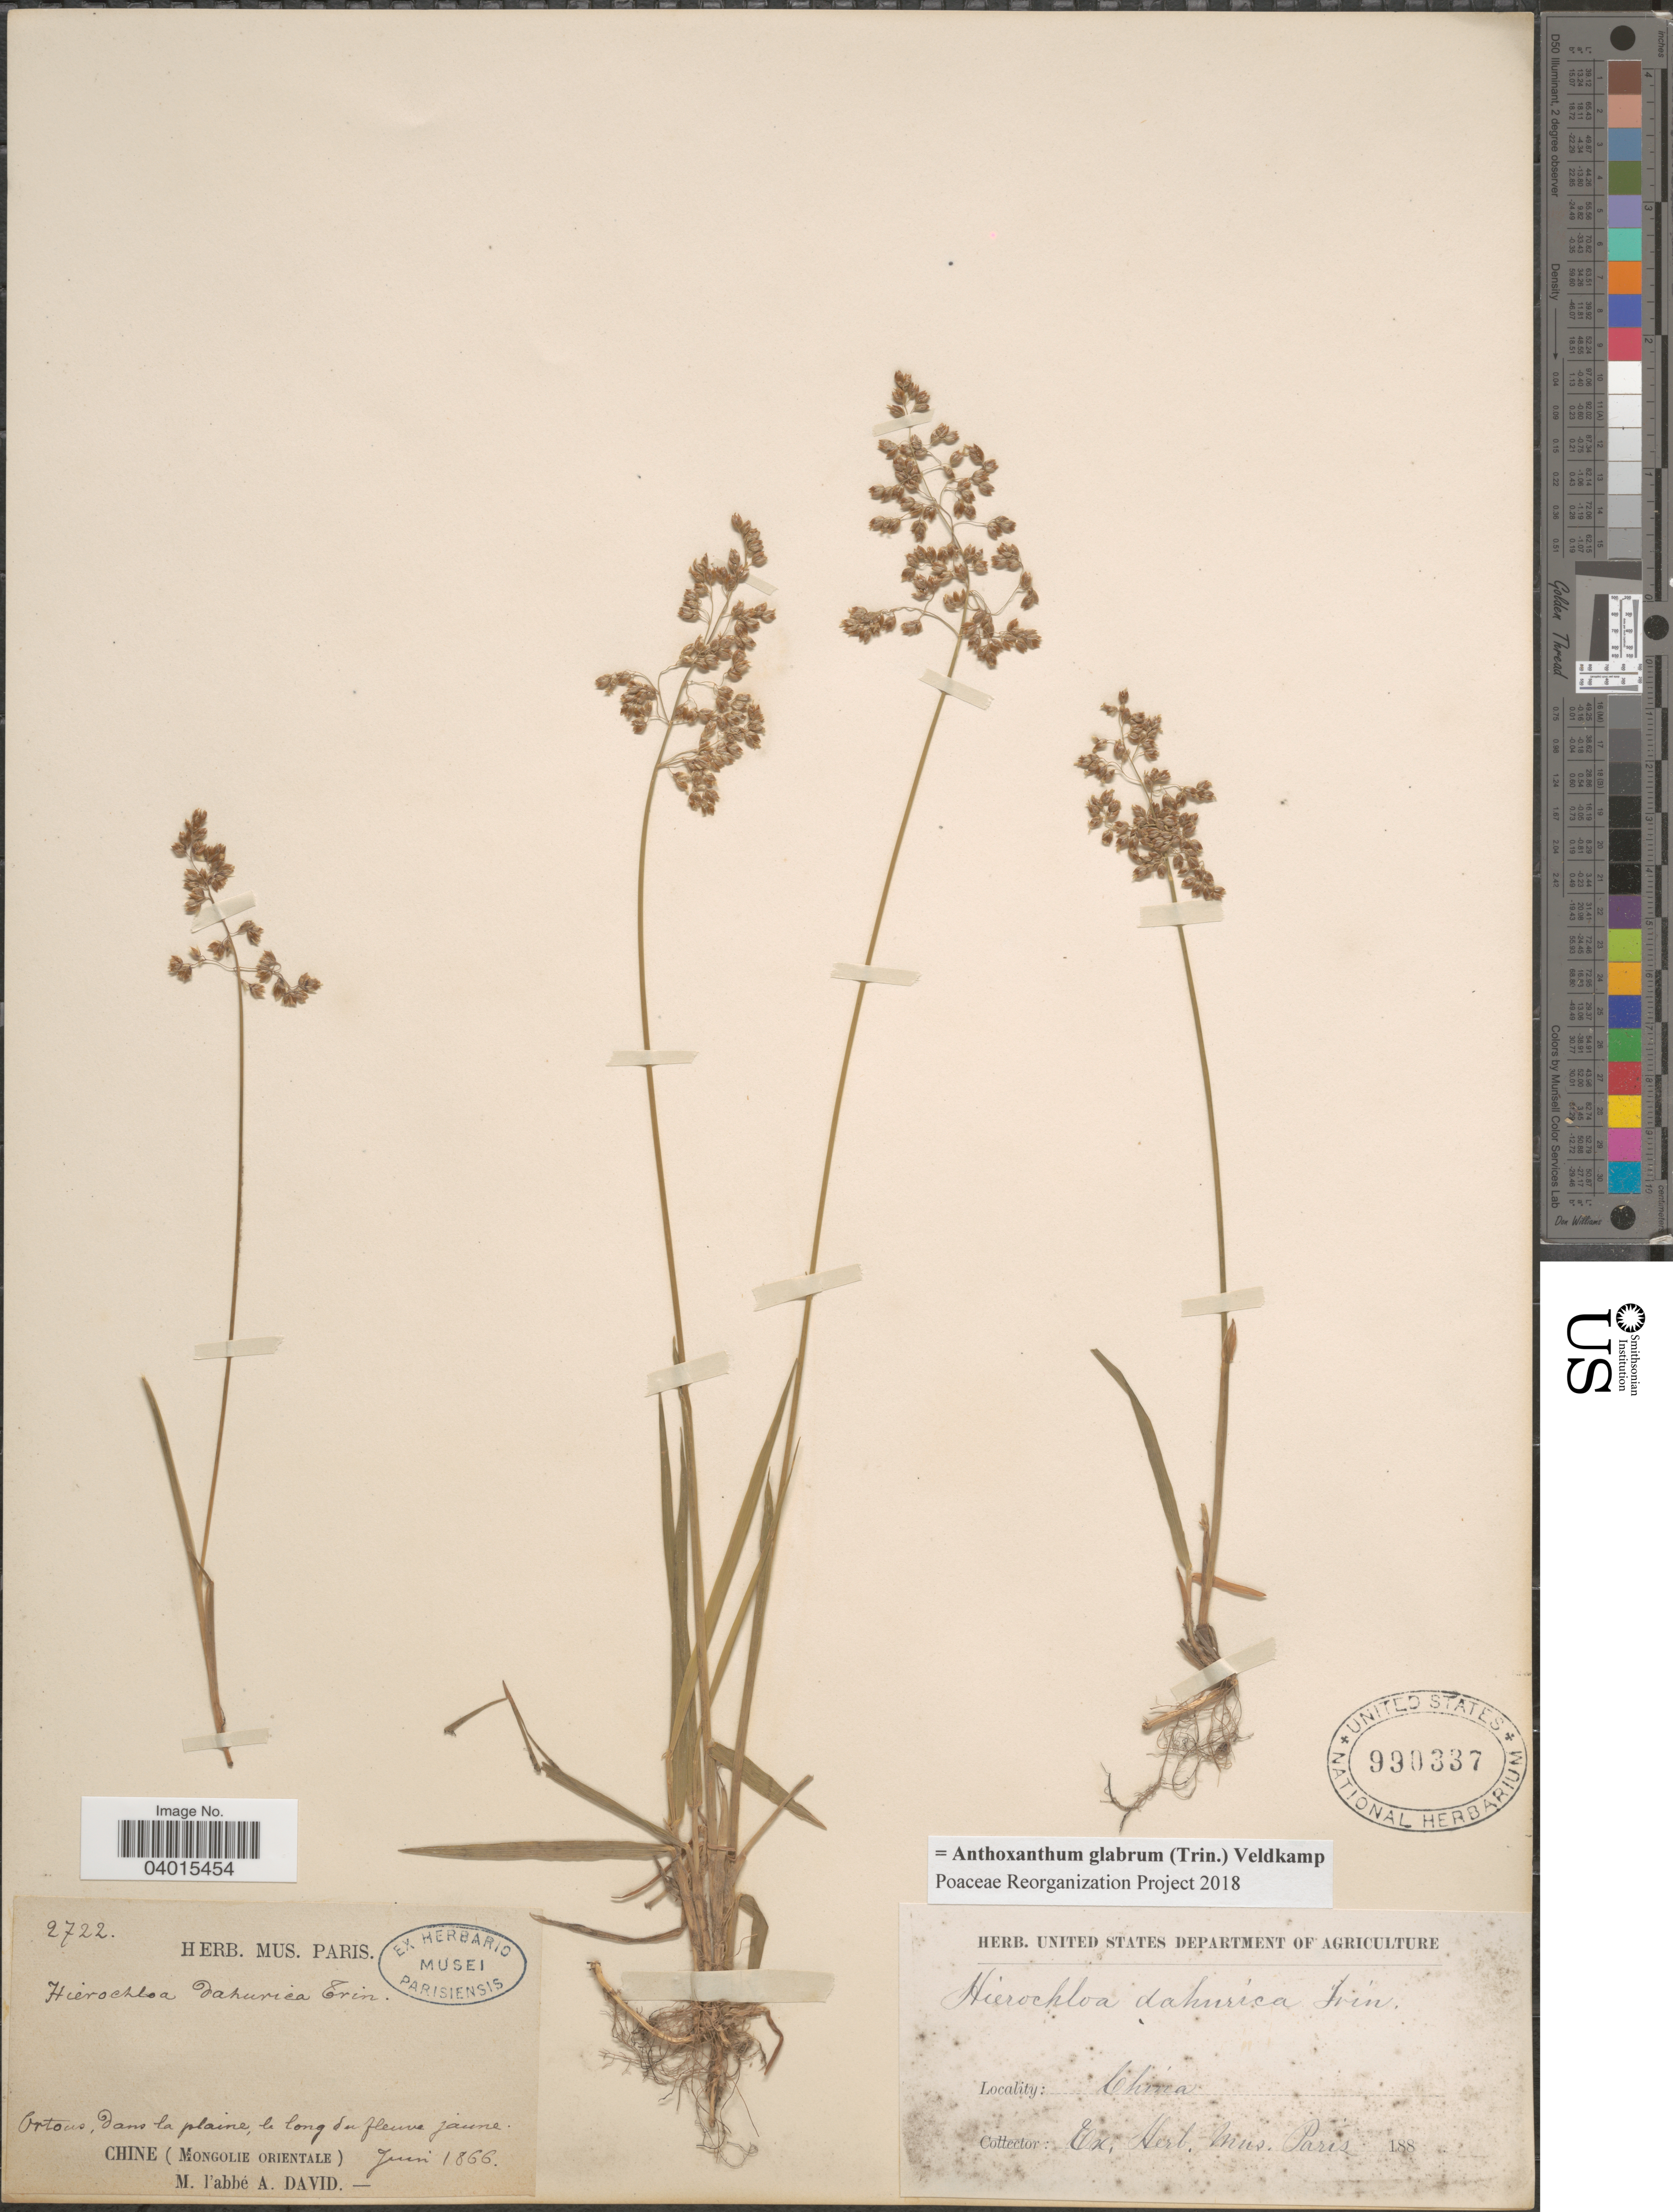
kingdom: Plantae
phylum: Tracheophyta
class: Liliopsida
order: Poales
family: Poaceae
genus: Anthoxanthum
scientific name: Anthoxanthum glabrum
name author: (Trin.) Veldkamp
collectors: M. David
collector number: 2722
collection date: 1866-06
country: China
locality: Ortons, dans la plaine, le long du fleuve jaune. (Mongolie Orientale).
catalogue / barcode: US 990337